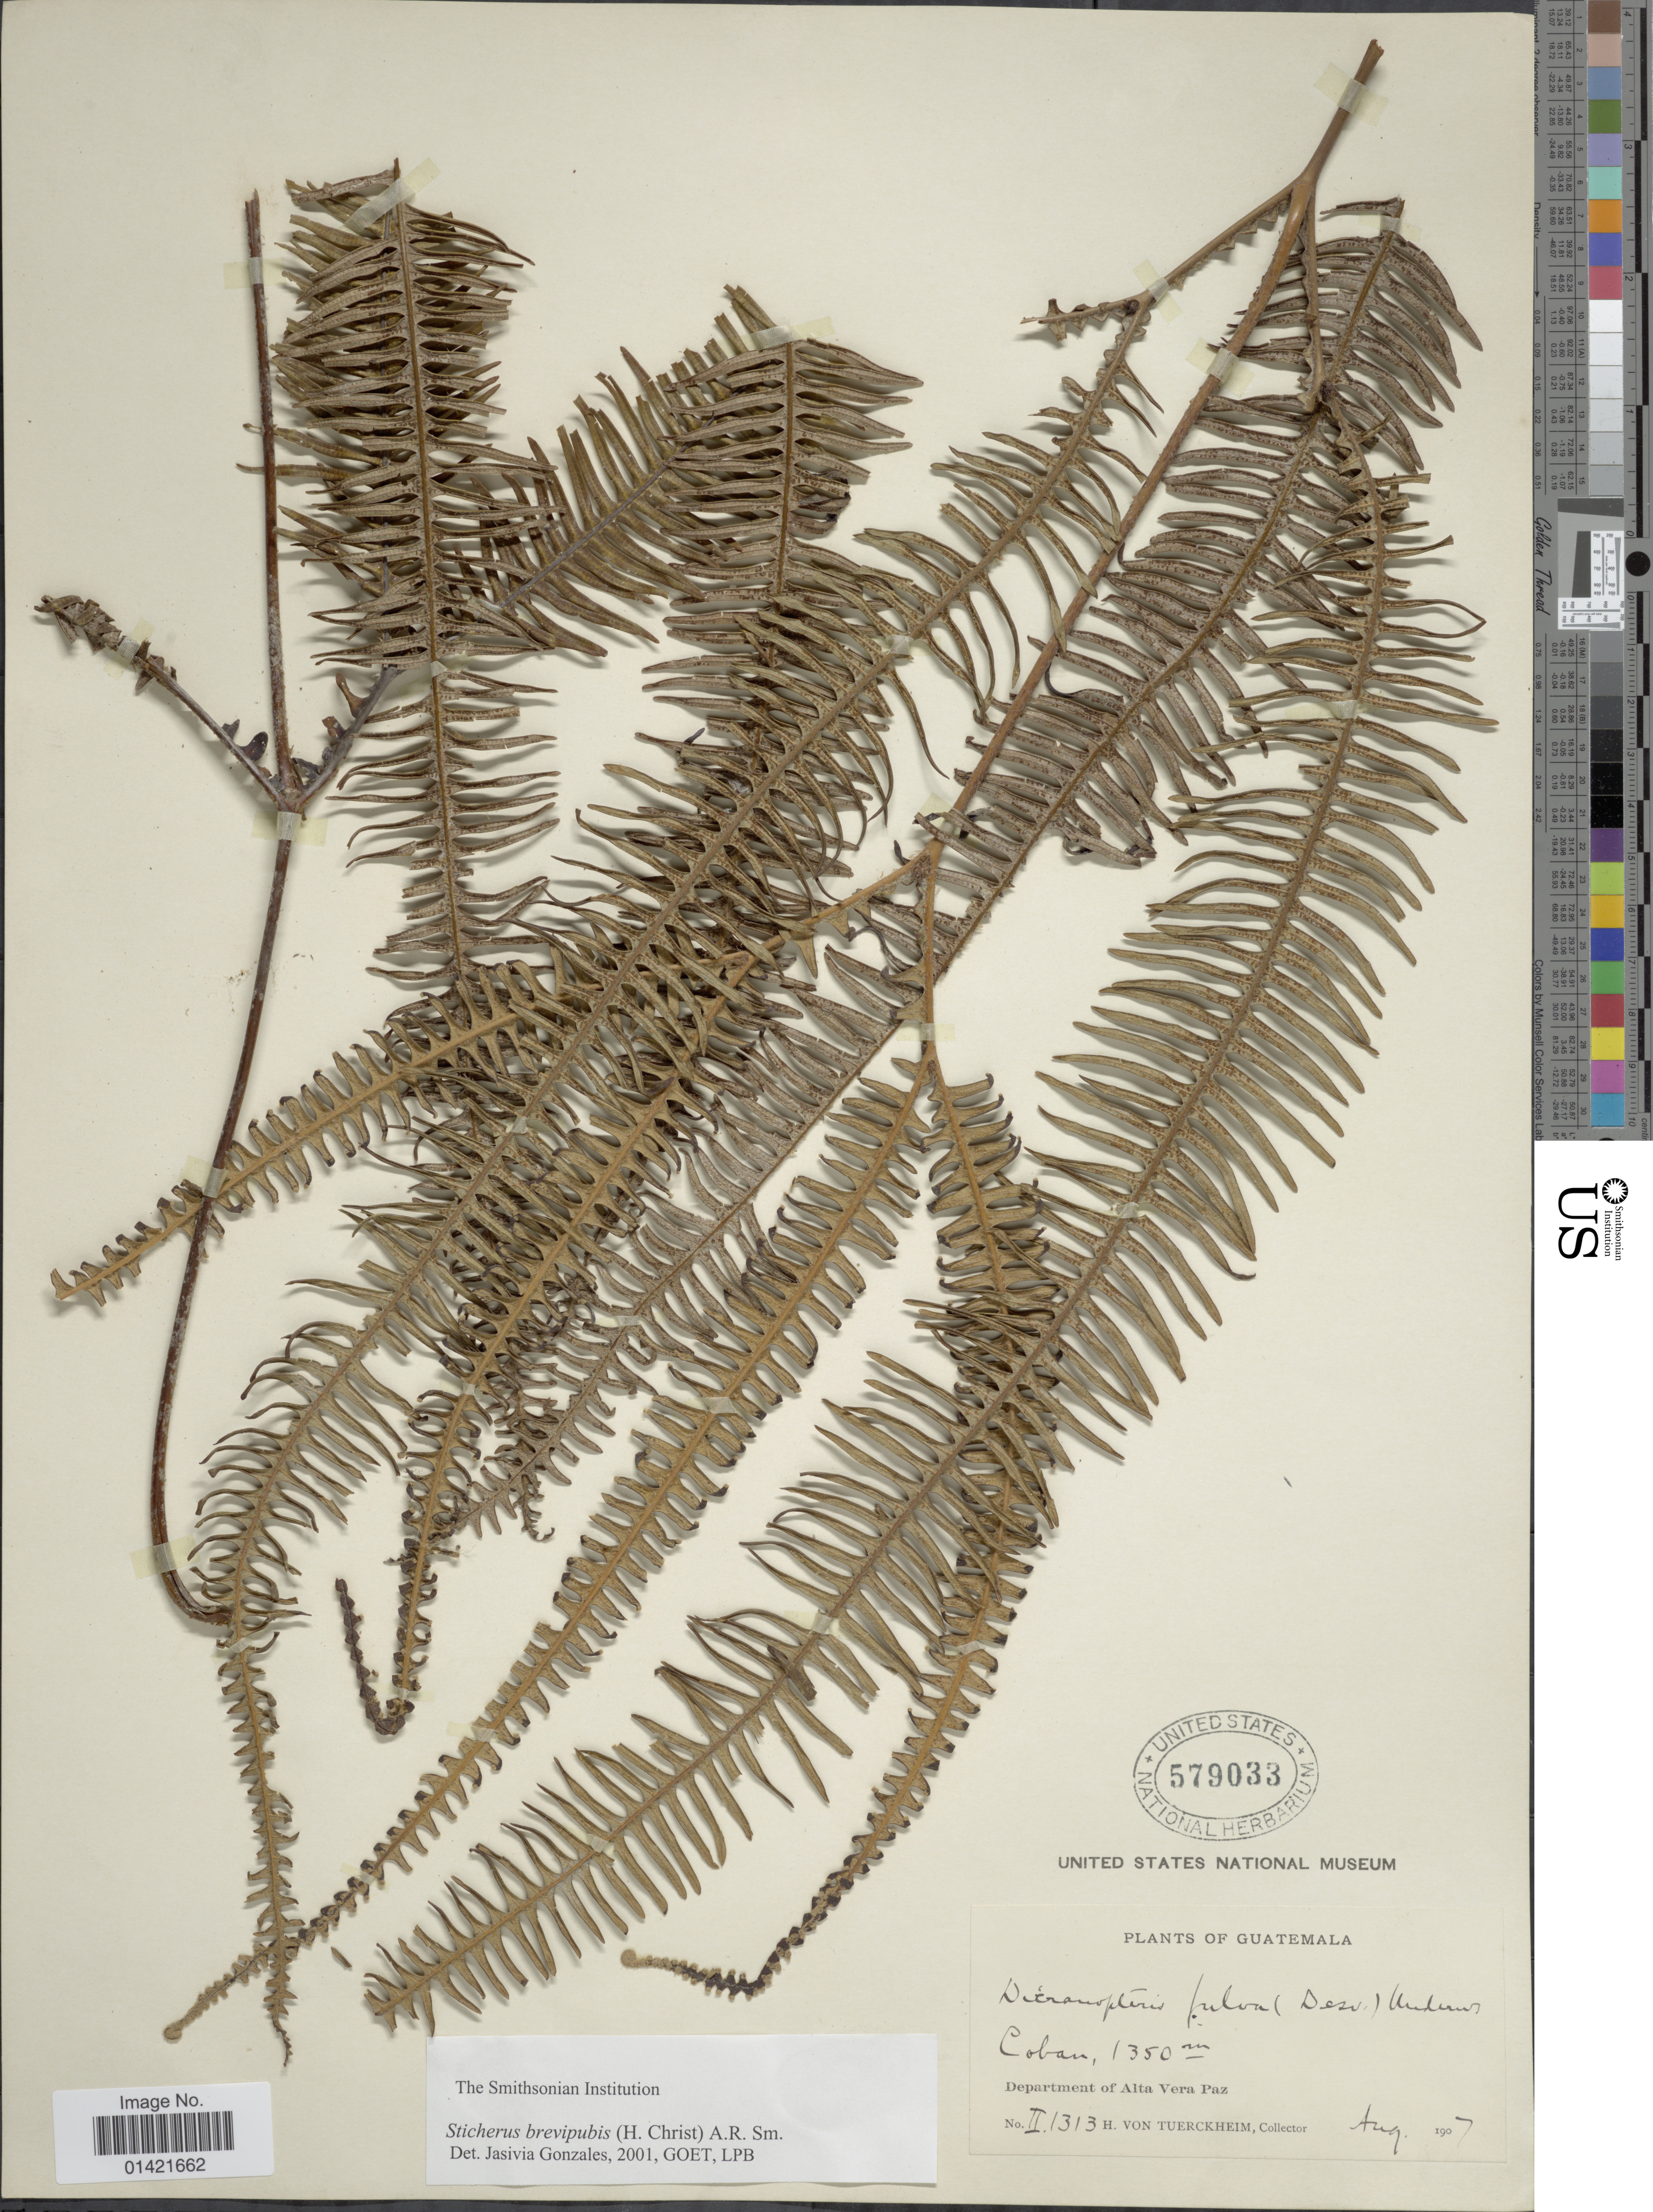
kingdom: Plantae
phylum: Tracheophyta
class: Polypodiopsida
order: Gleicheniales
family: Gleicheniaceae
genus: Sticherus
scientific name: Sticherus fulvus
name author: (Desv.) Ching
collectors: H. von Türckheim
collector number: II.1313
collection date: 1907-08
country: Guatemala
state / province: Alta Verapaz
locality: Coban. Department of Alta Vera Paz.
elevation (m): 1350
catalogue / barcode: US 579033